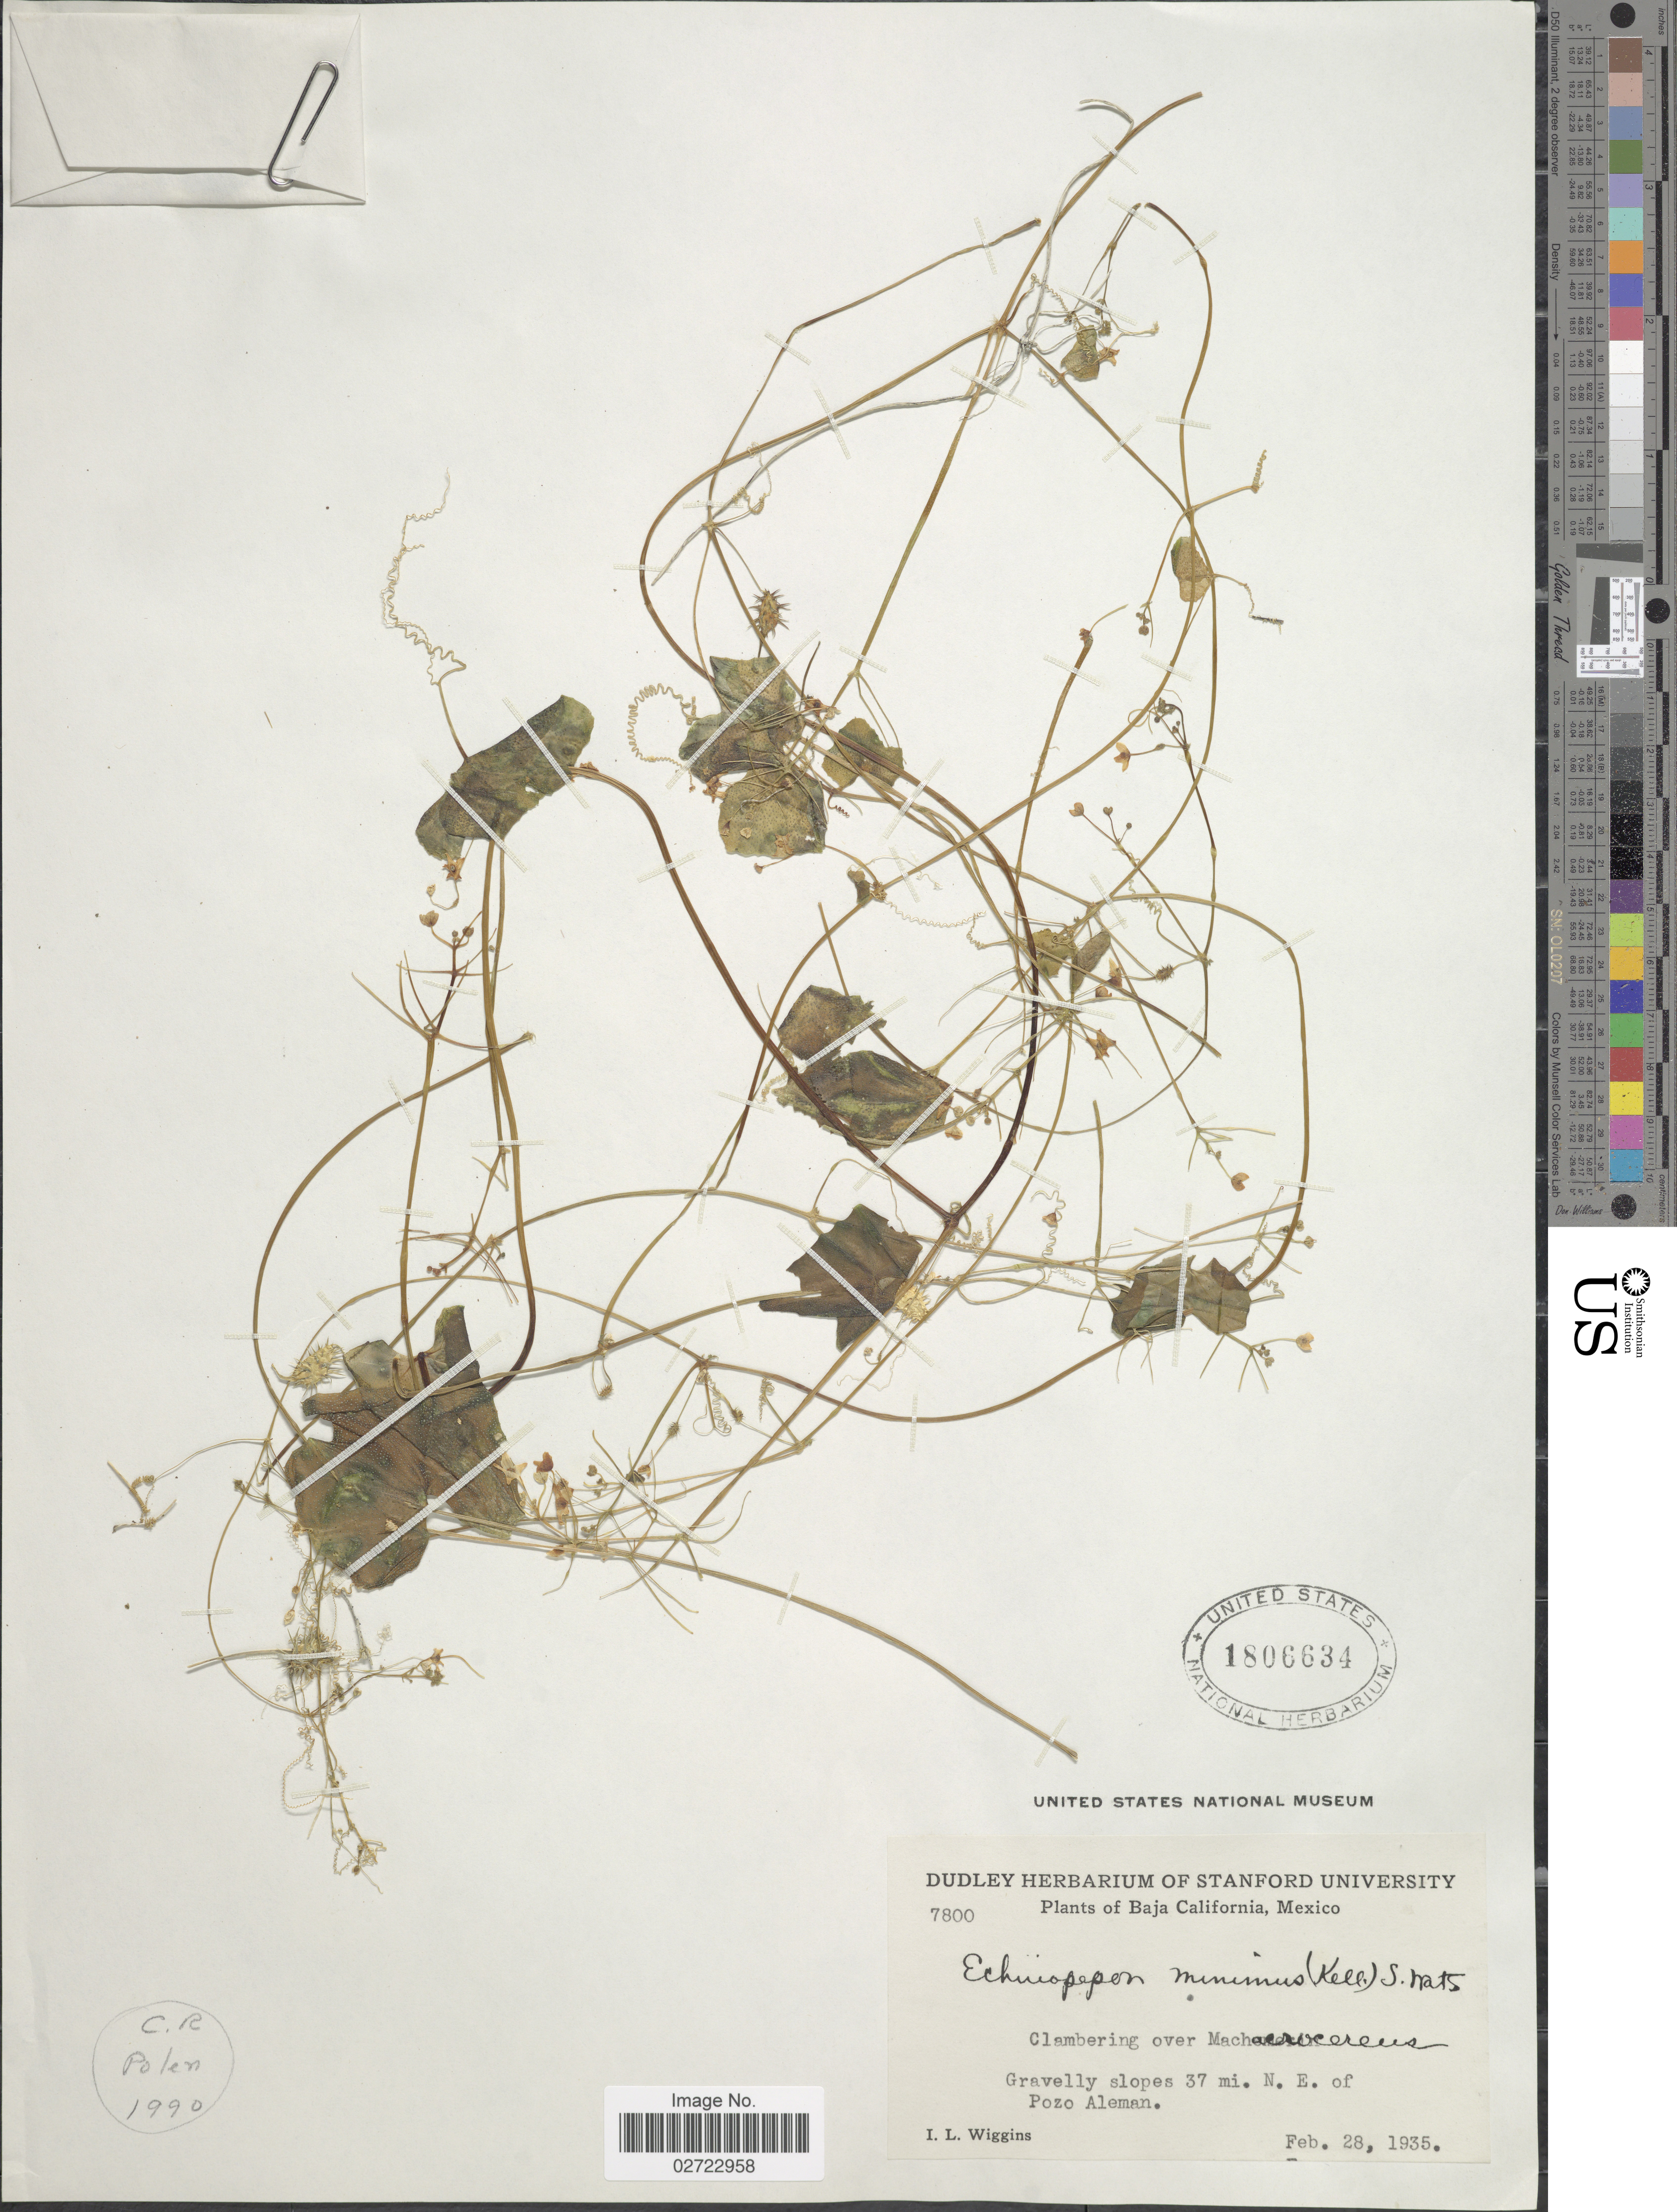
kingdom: Plantae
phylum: Tracheophyta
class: Magnoliopsida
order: Cucurbitales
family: Cucurbitaceae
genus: Echinopepon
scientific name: Echinopepon minimus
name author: (Kellogg) S. Watson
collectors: I. L. Wiggins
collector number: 7800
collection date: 1935-02-28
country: Mexico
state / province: Baja California Norte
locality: Gravelly slopes 37 mi. N. E. of Pozo Aleman.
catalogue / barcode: US 1806634